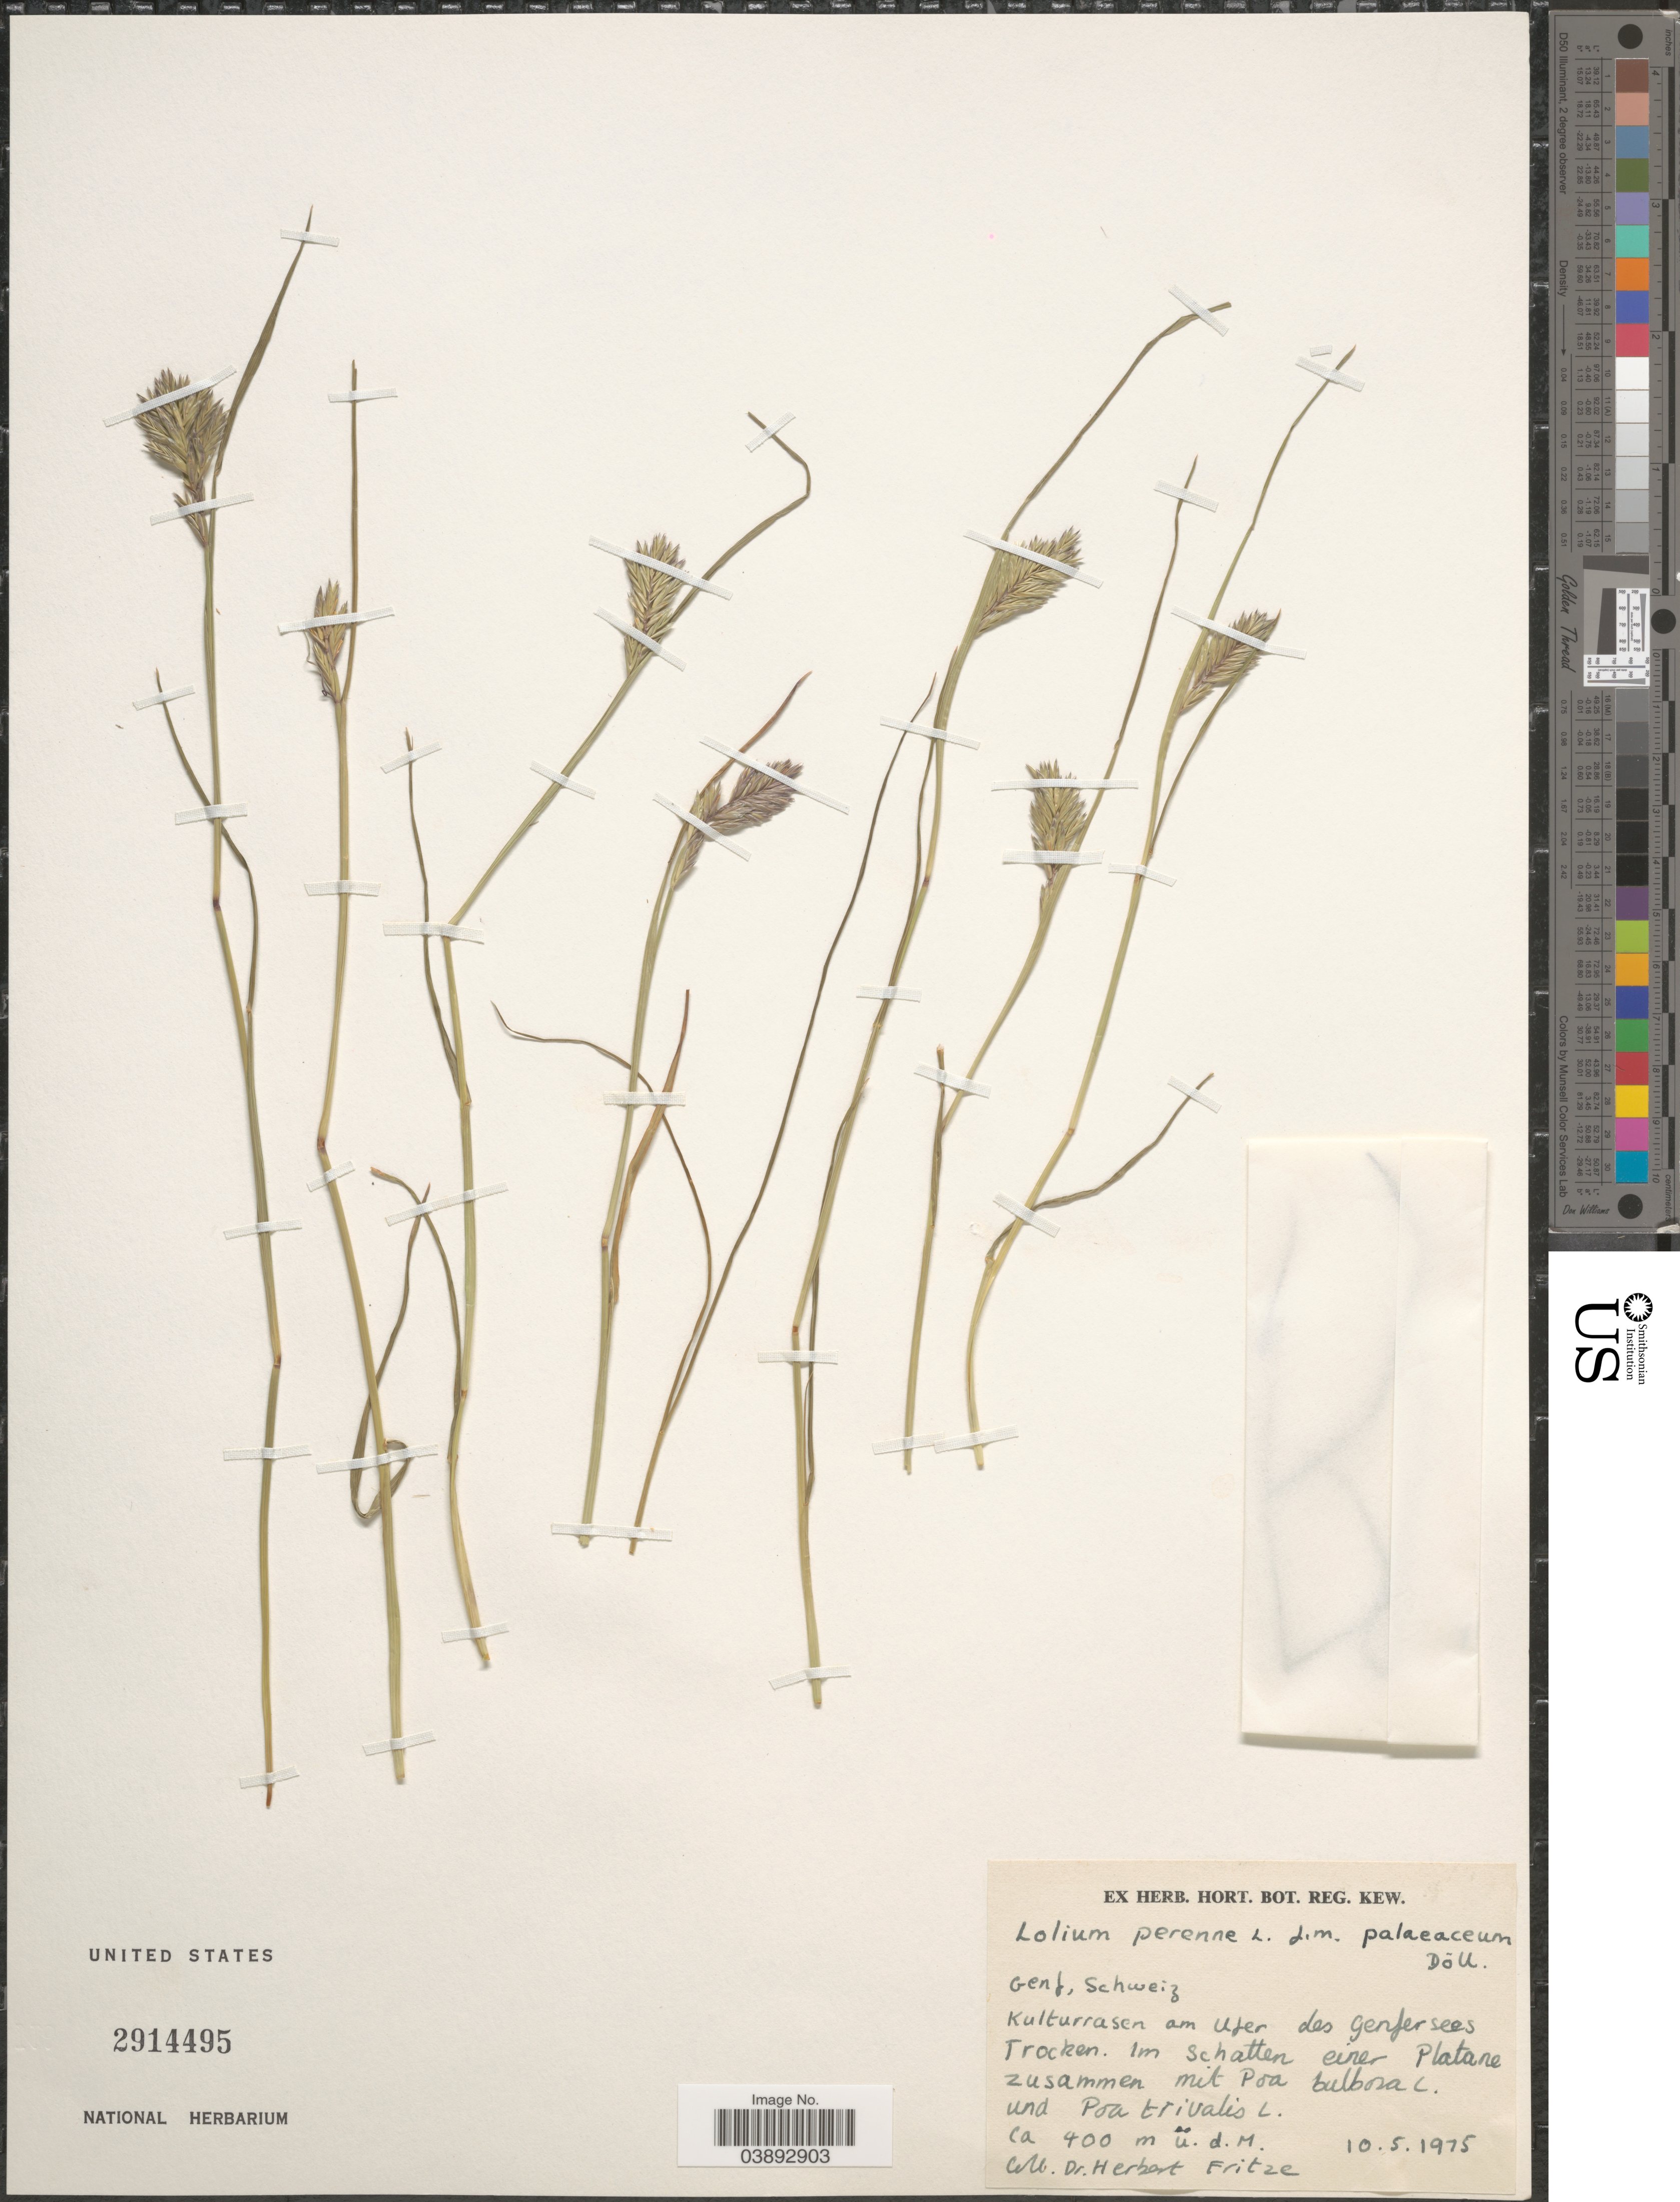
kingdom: Plantae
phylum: Tracheophyta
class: Liliopsida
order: Poales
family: Poaceae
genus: Lolium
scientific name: Lolium perenne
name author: L.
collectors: H. Fritze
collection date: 1975-05-10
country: Switzerland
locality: Genf, Schweiz. Kulturrasen am Ufer des Genfersees Trocken.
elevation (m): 400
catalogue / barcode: US 2914495